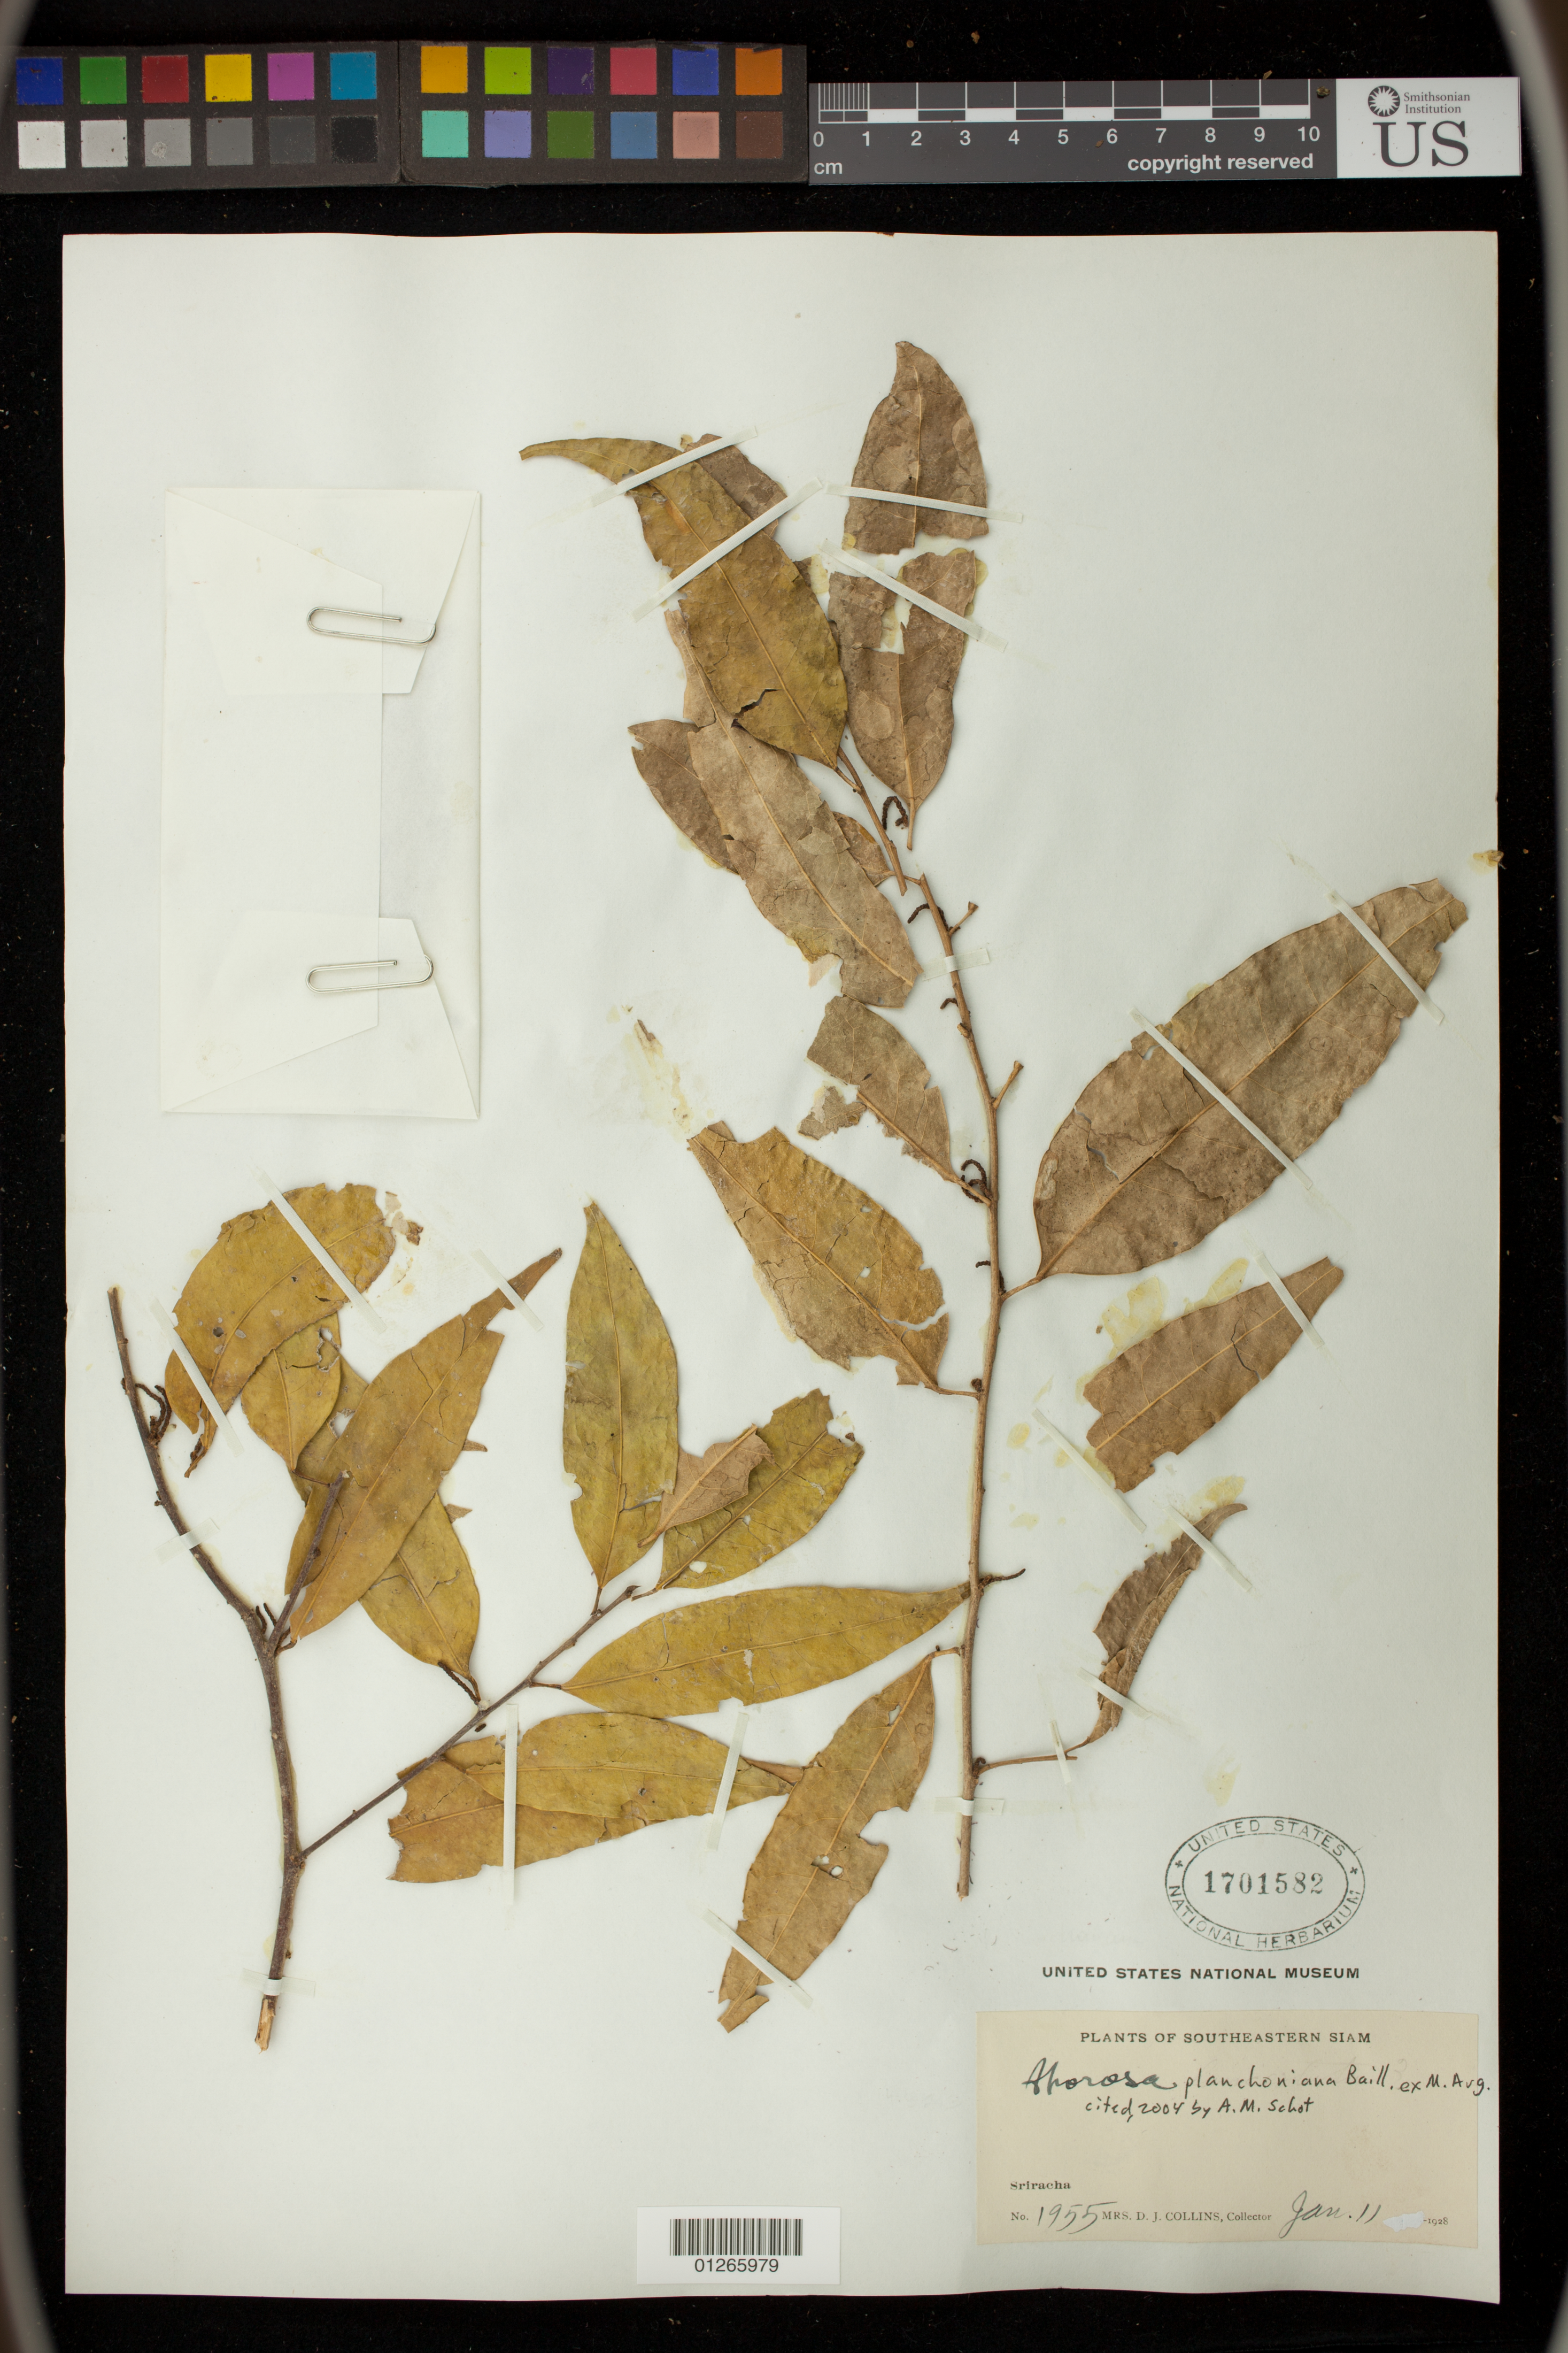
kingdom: Plantae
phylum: Tracheophyta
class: Magnoliopsida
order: Malpighiales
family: Phyllanthaceae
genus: Aporosa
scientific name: Aporosa planchoniana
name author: Baill. ex Müll. Arg.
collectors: Mrs. D. J. Collins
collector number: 1955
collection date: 1928-01-11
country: Thailand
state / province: Chon Buri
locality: Sriracha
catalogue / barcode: US 1701582